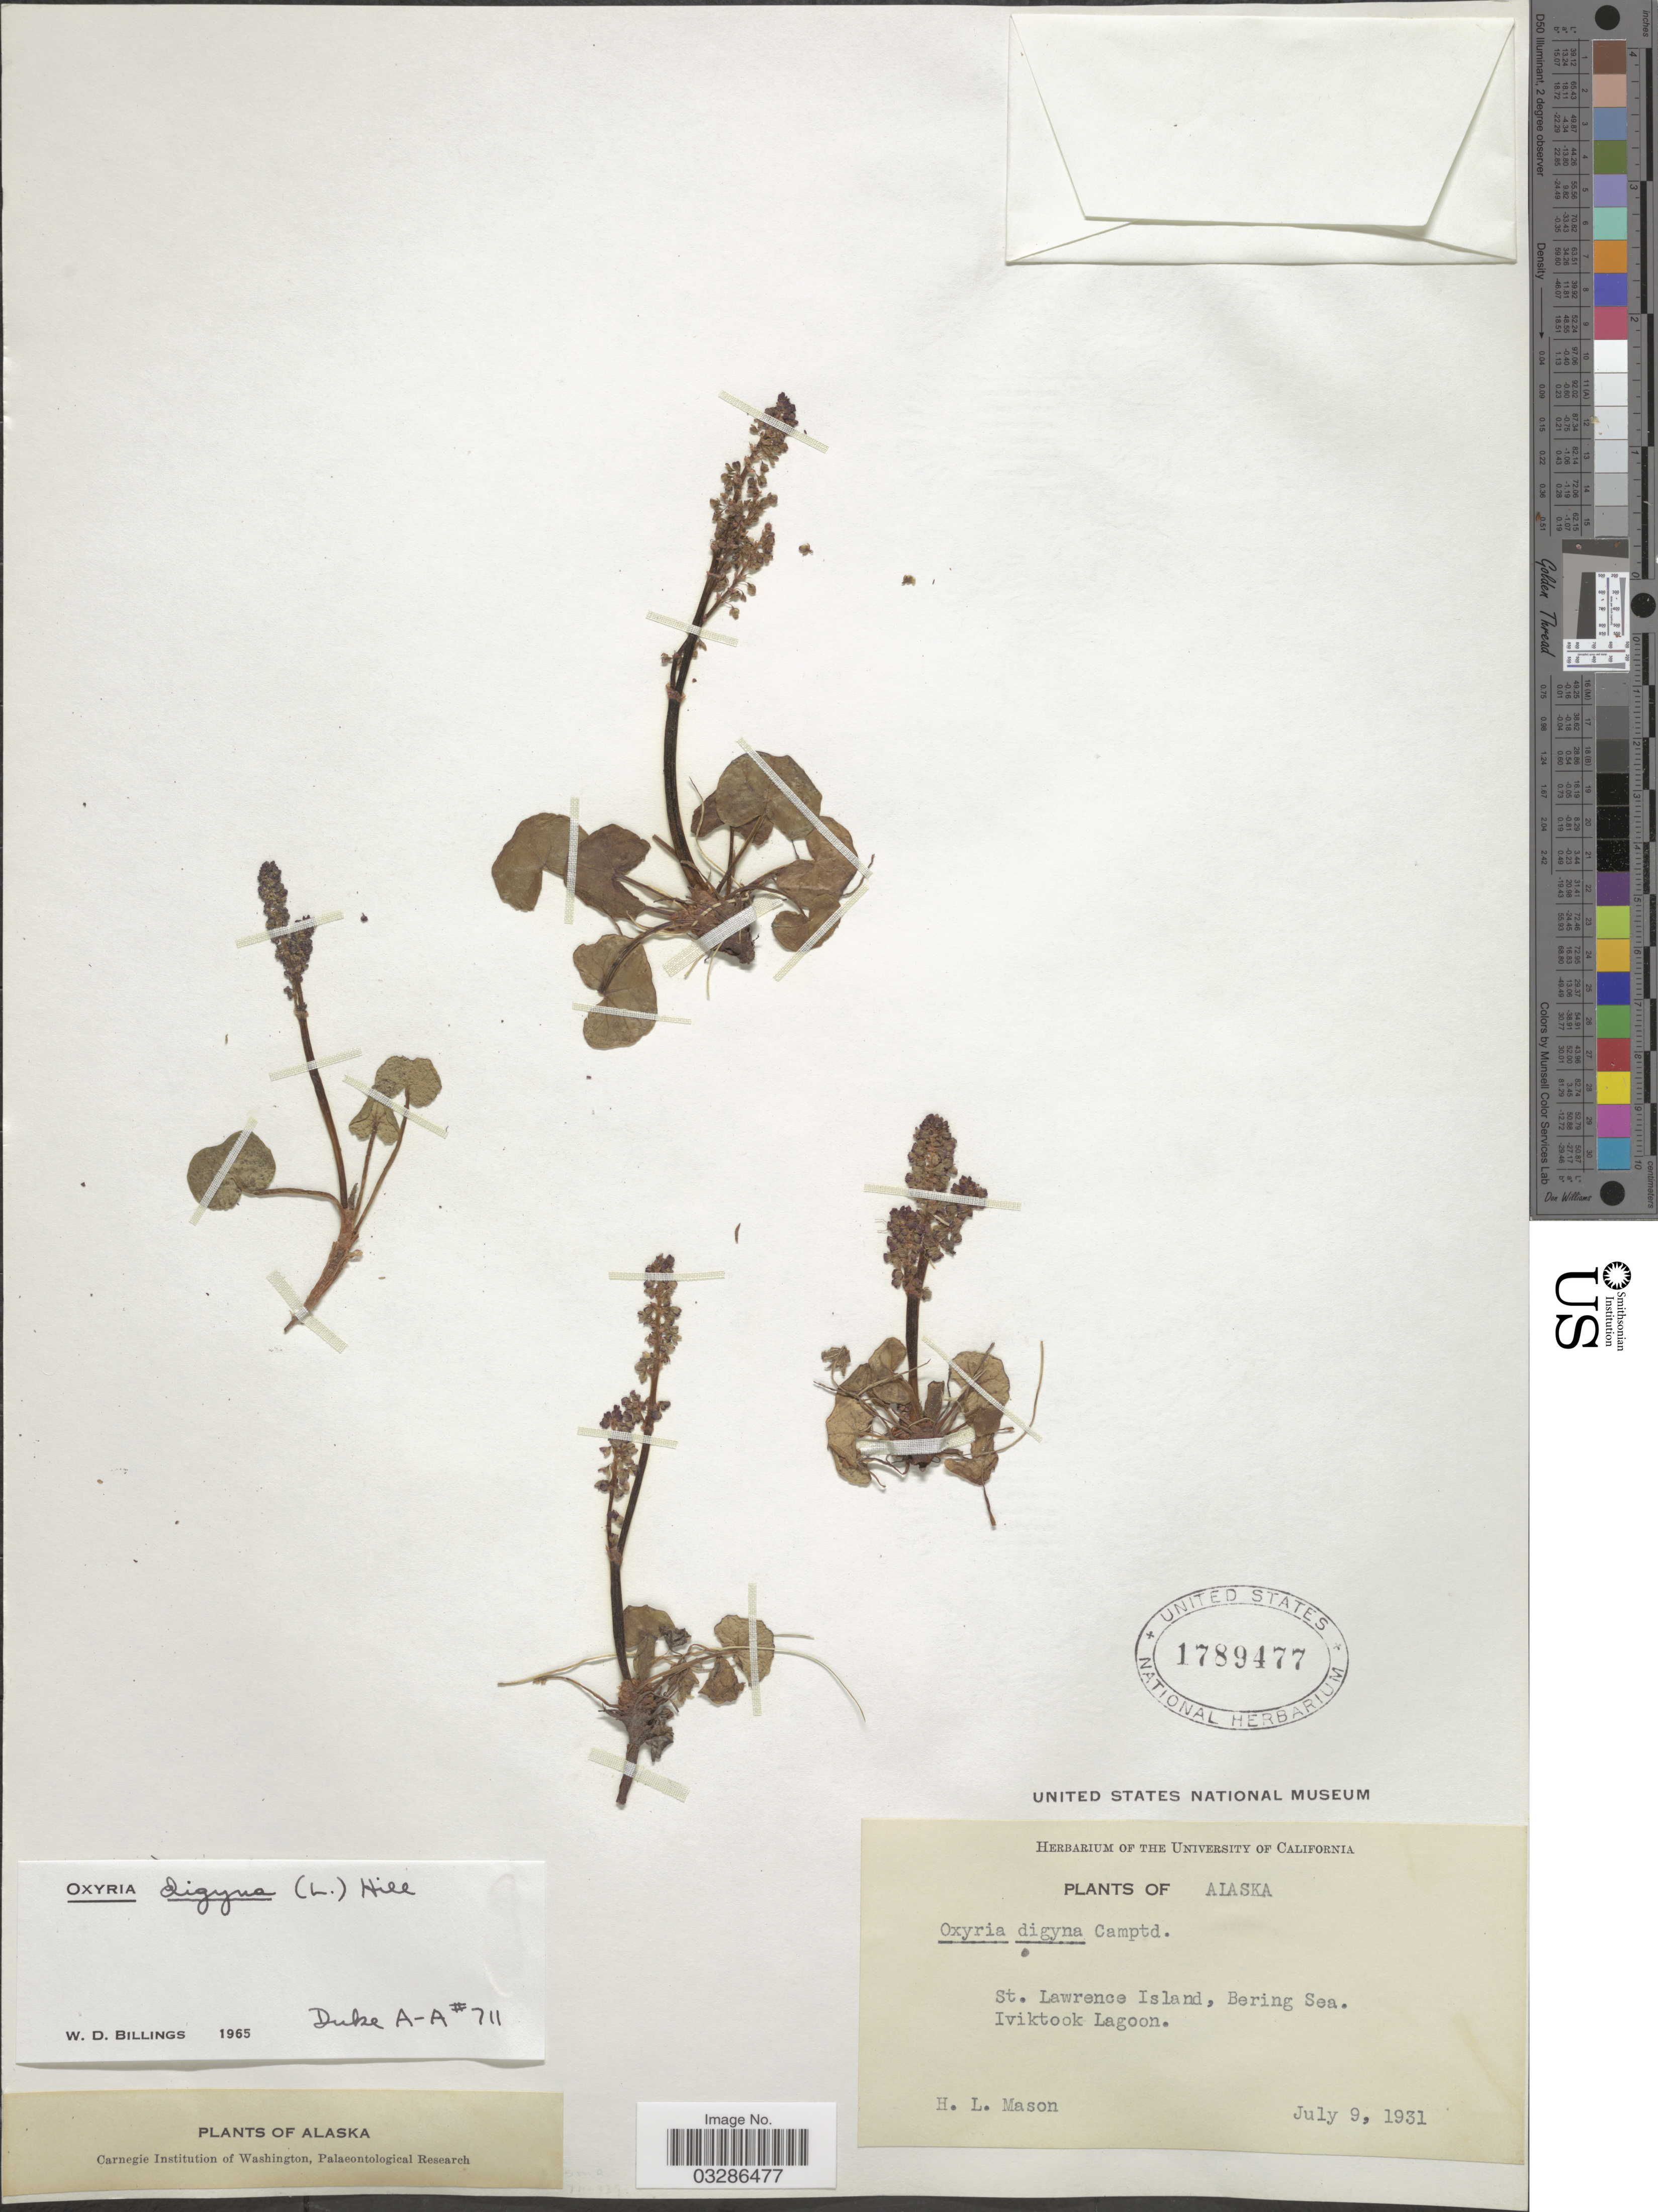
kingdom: Plantae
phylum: Tracheophyta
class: Magnoliopsida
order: Caryophyllales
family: Polygonaceae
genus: Oxyria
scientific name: Oxyria digyna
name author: (L.) Hill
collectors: H. L. Mason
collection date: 1931-07-09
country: United States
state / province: Alaska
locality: St. Lawrence Island, Bering Sea. Iviktook Lagoon.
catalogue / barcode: US 1789477